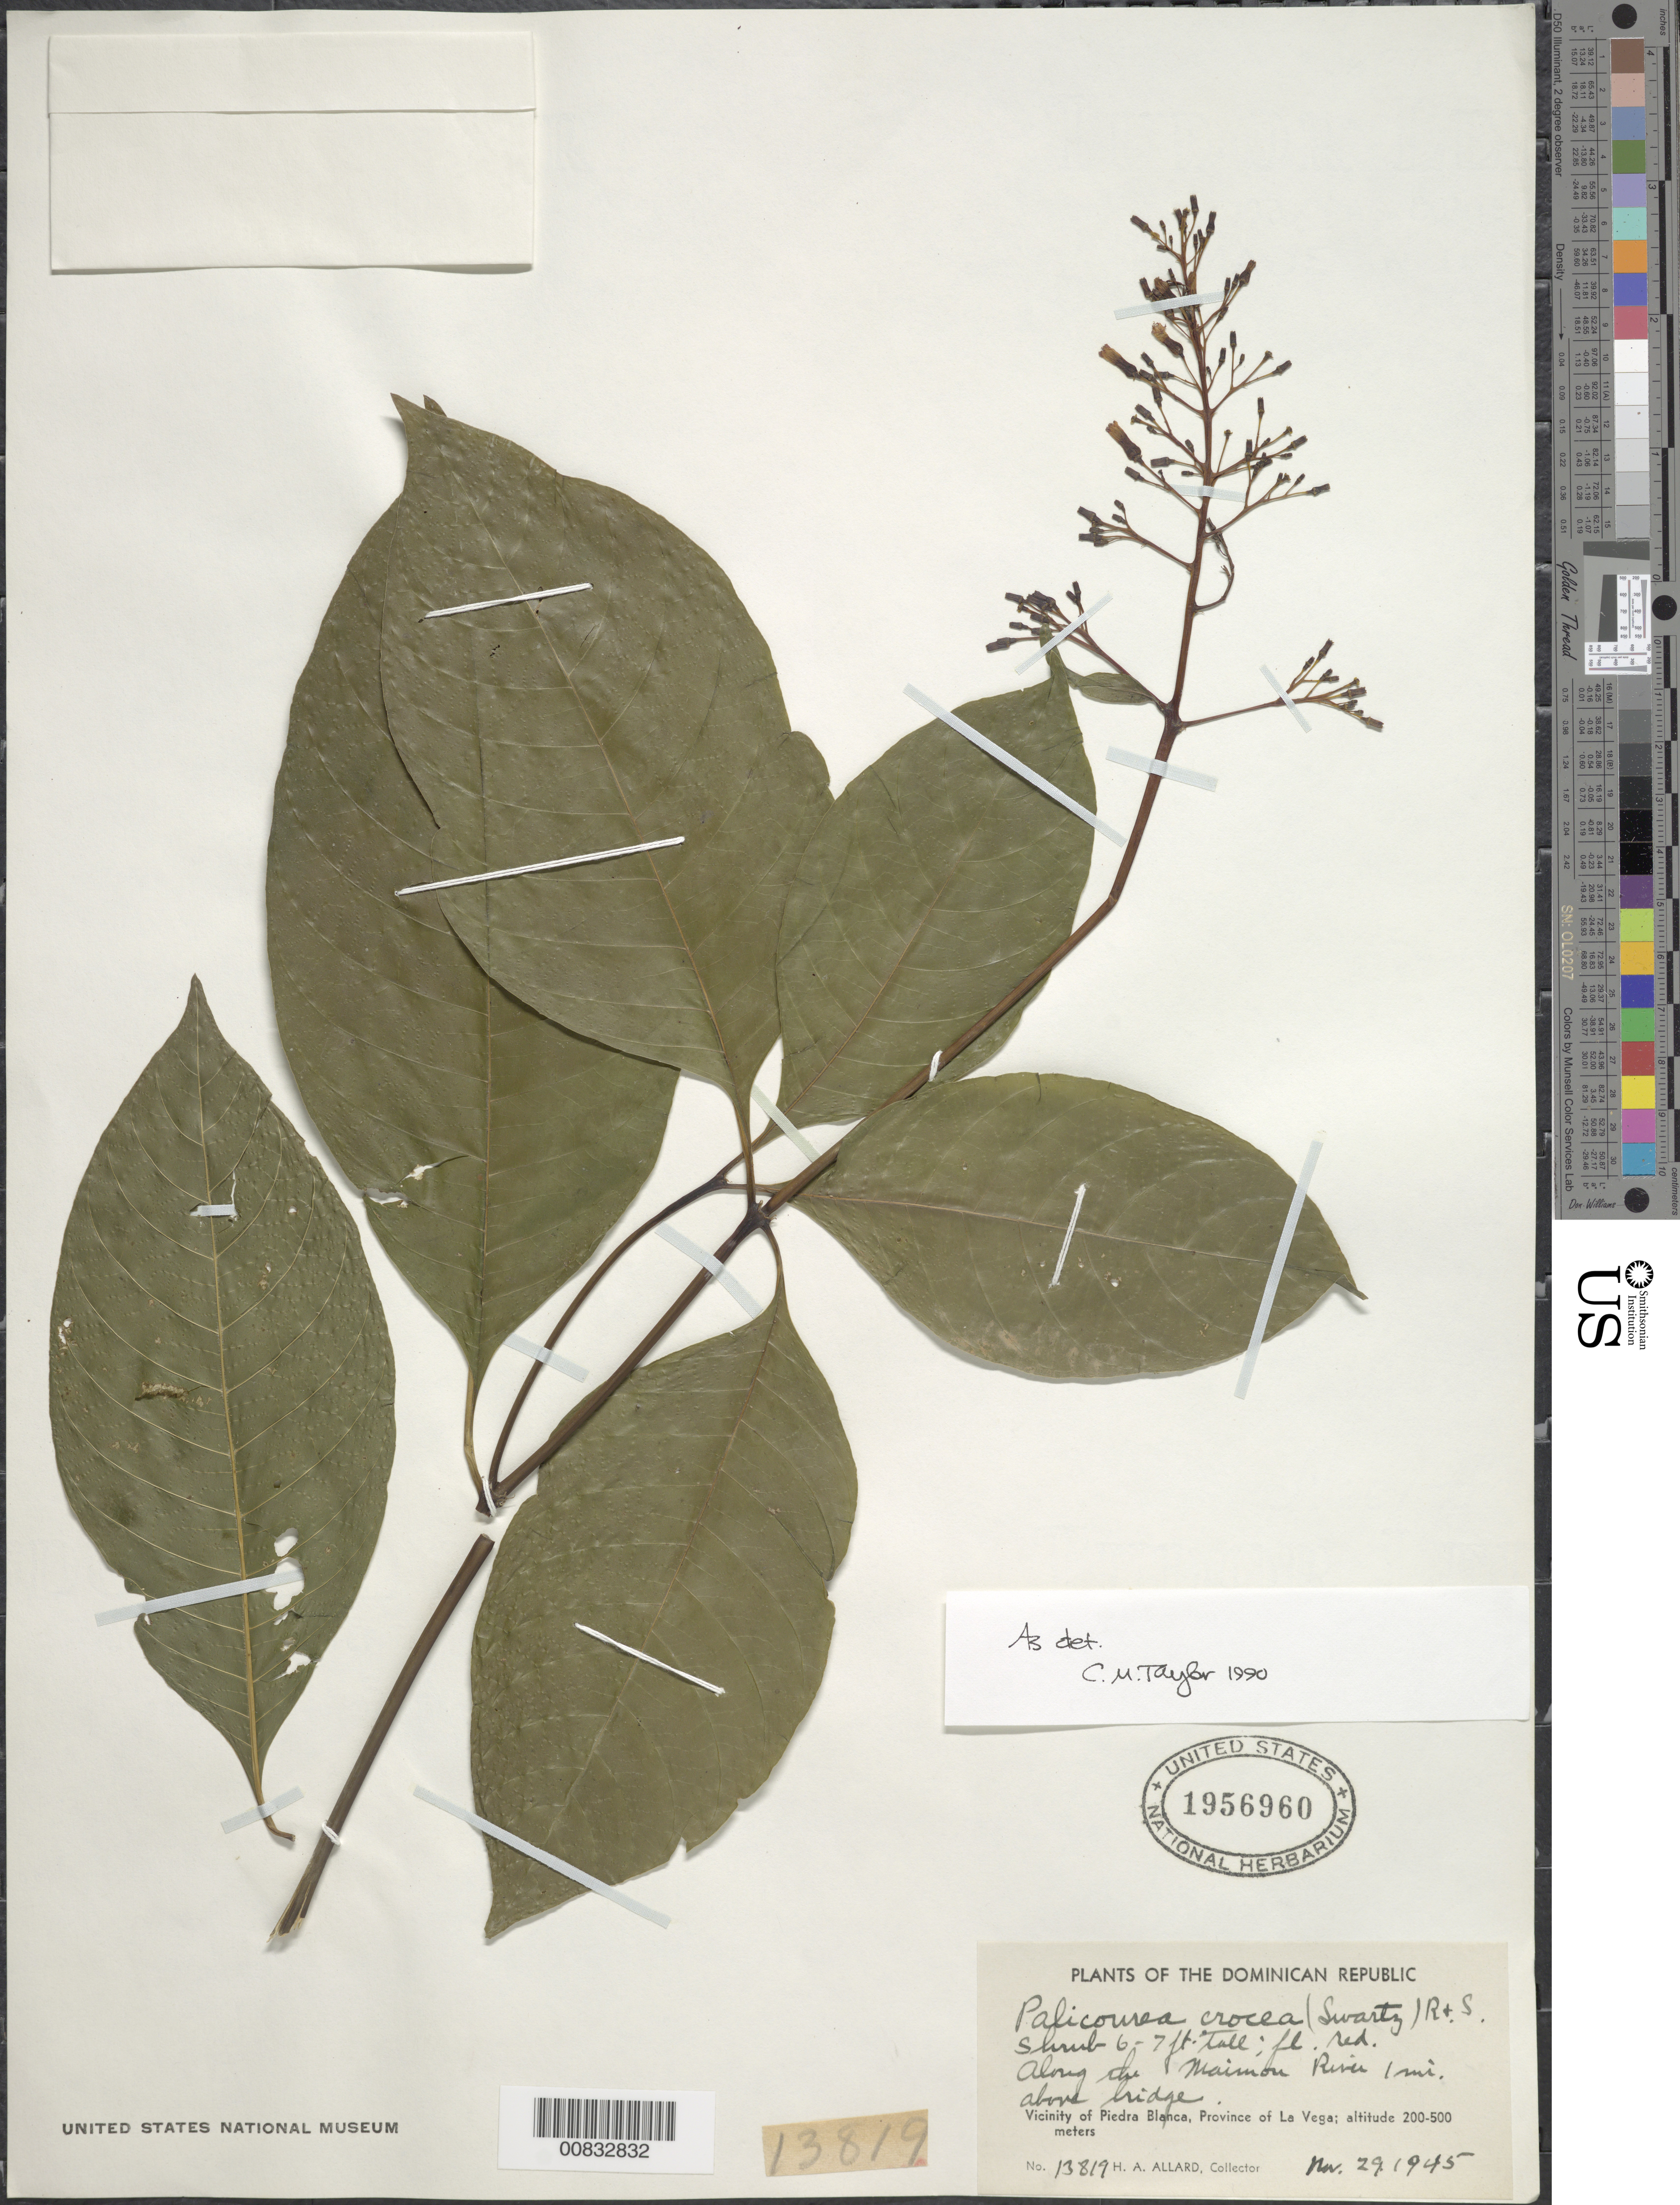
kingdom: Plantae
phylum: Tracheophyta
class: Magnoliopsida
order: Gentianales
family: Rubiaceae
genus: Palicourea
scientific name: Palicourea crocea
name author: (Sw.) Schult.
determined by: Taylor, Charlotte M.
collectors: H. A. Allard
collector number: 13819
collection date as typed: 29 Nov 1945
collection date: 1945-11-29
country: Dominican Republic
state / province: La Vega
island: Hispaniola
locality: Vicinity of Piedra Blanca, along the Maimon River 1 mile above bridge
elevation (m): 200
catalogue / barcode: US 1956960